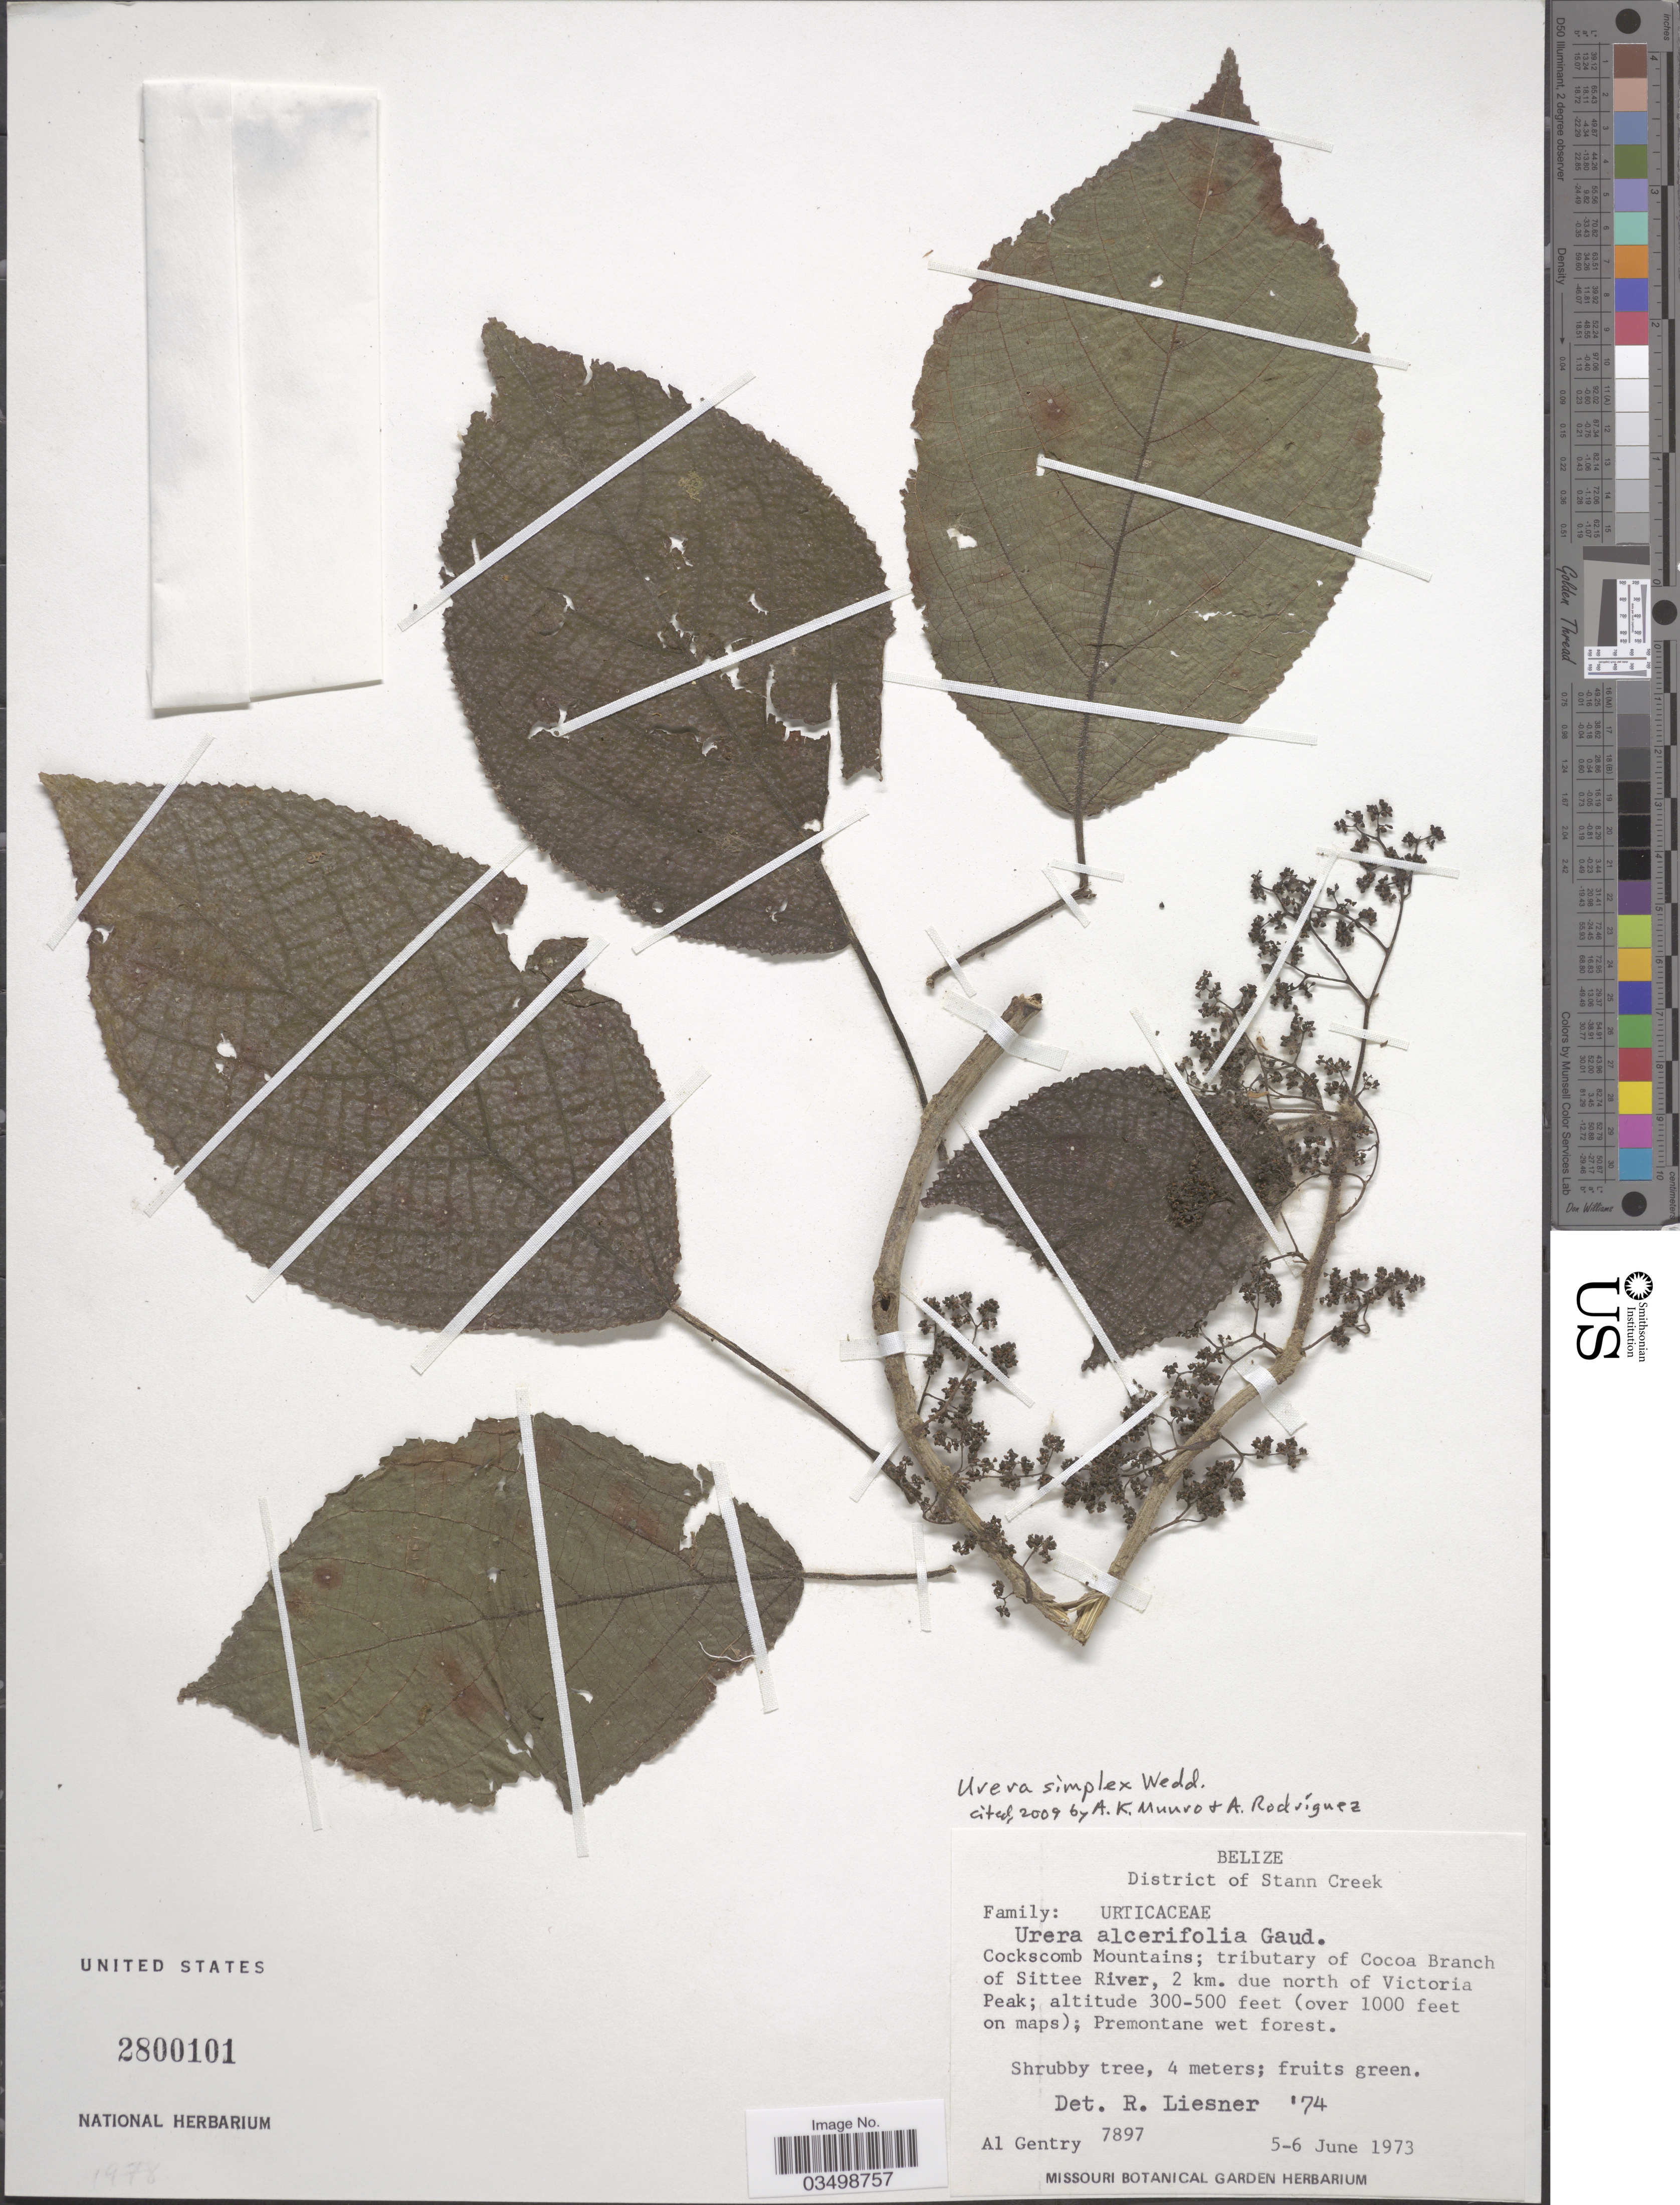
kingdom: Plantae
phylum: Tracheophyta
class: Magnoliopsida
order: Rosales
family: Urticaceae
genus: Urera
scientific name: Urera simplex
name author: Wedd.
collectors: A. H. Gentry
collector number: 7897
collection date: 1973-06-05/1973-06-06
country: Belize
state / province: Stann Creek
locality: District of Stann Creek. Cockscomb Mountains; tributary of Cocoa Branch of Sittee River, 2 km. due north of Victoria Peak.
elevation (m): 91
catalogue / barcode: US 2800101